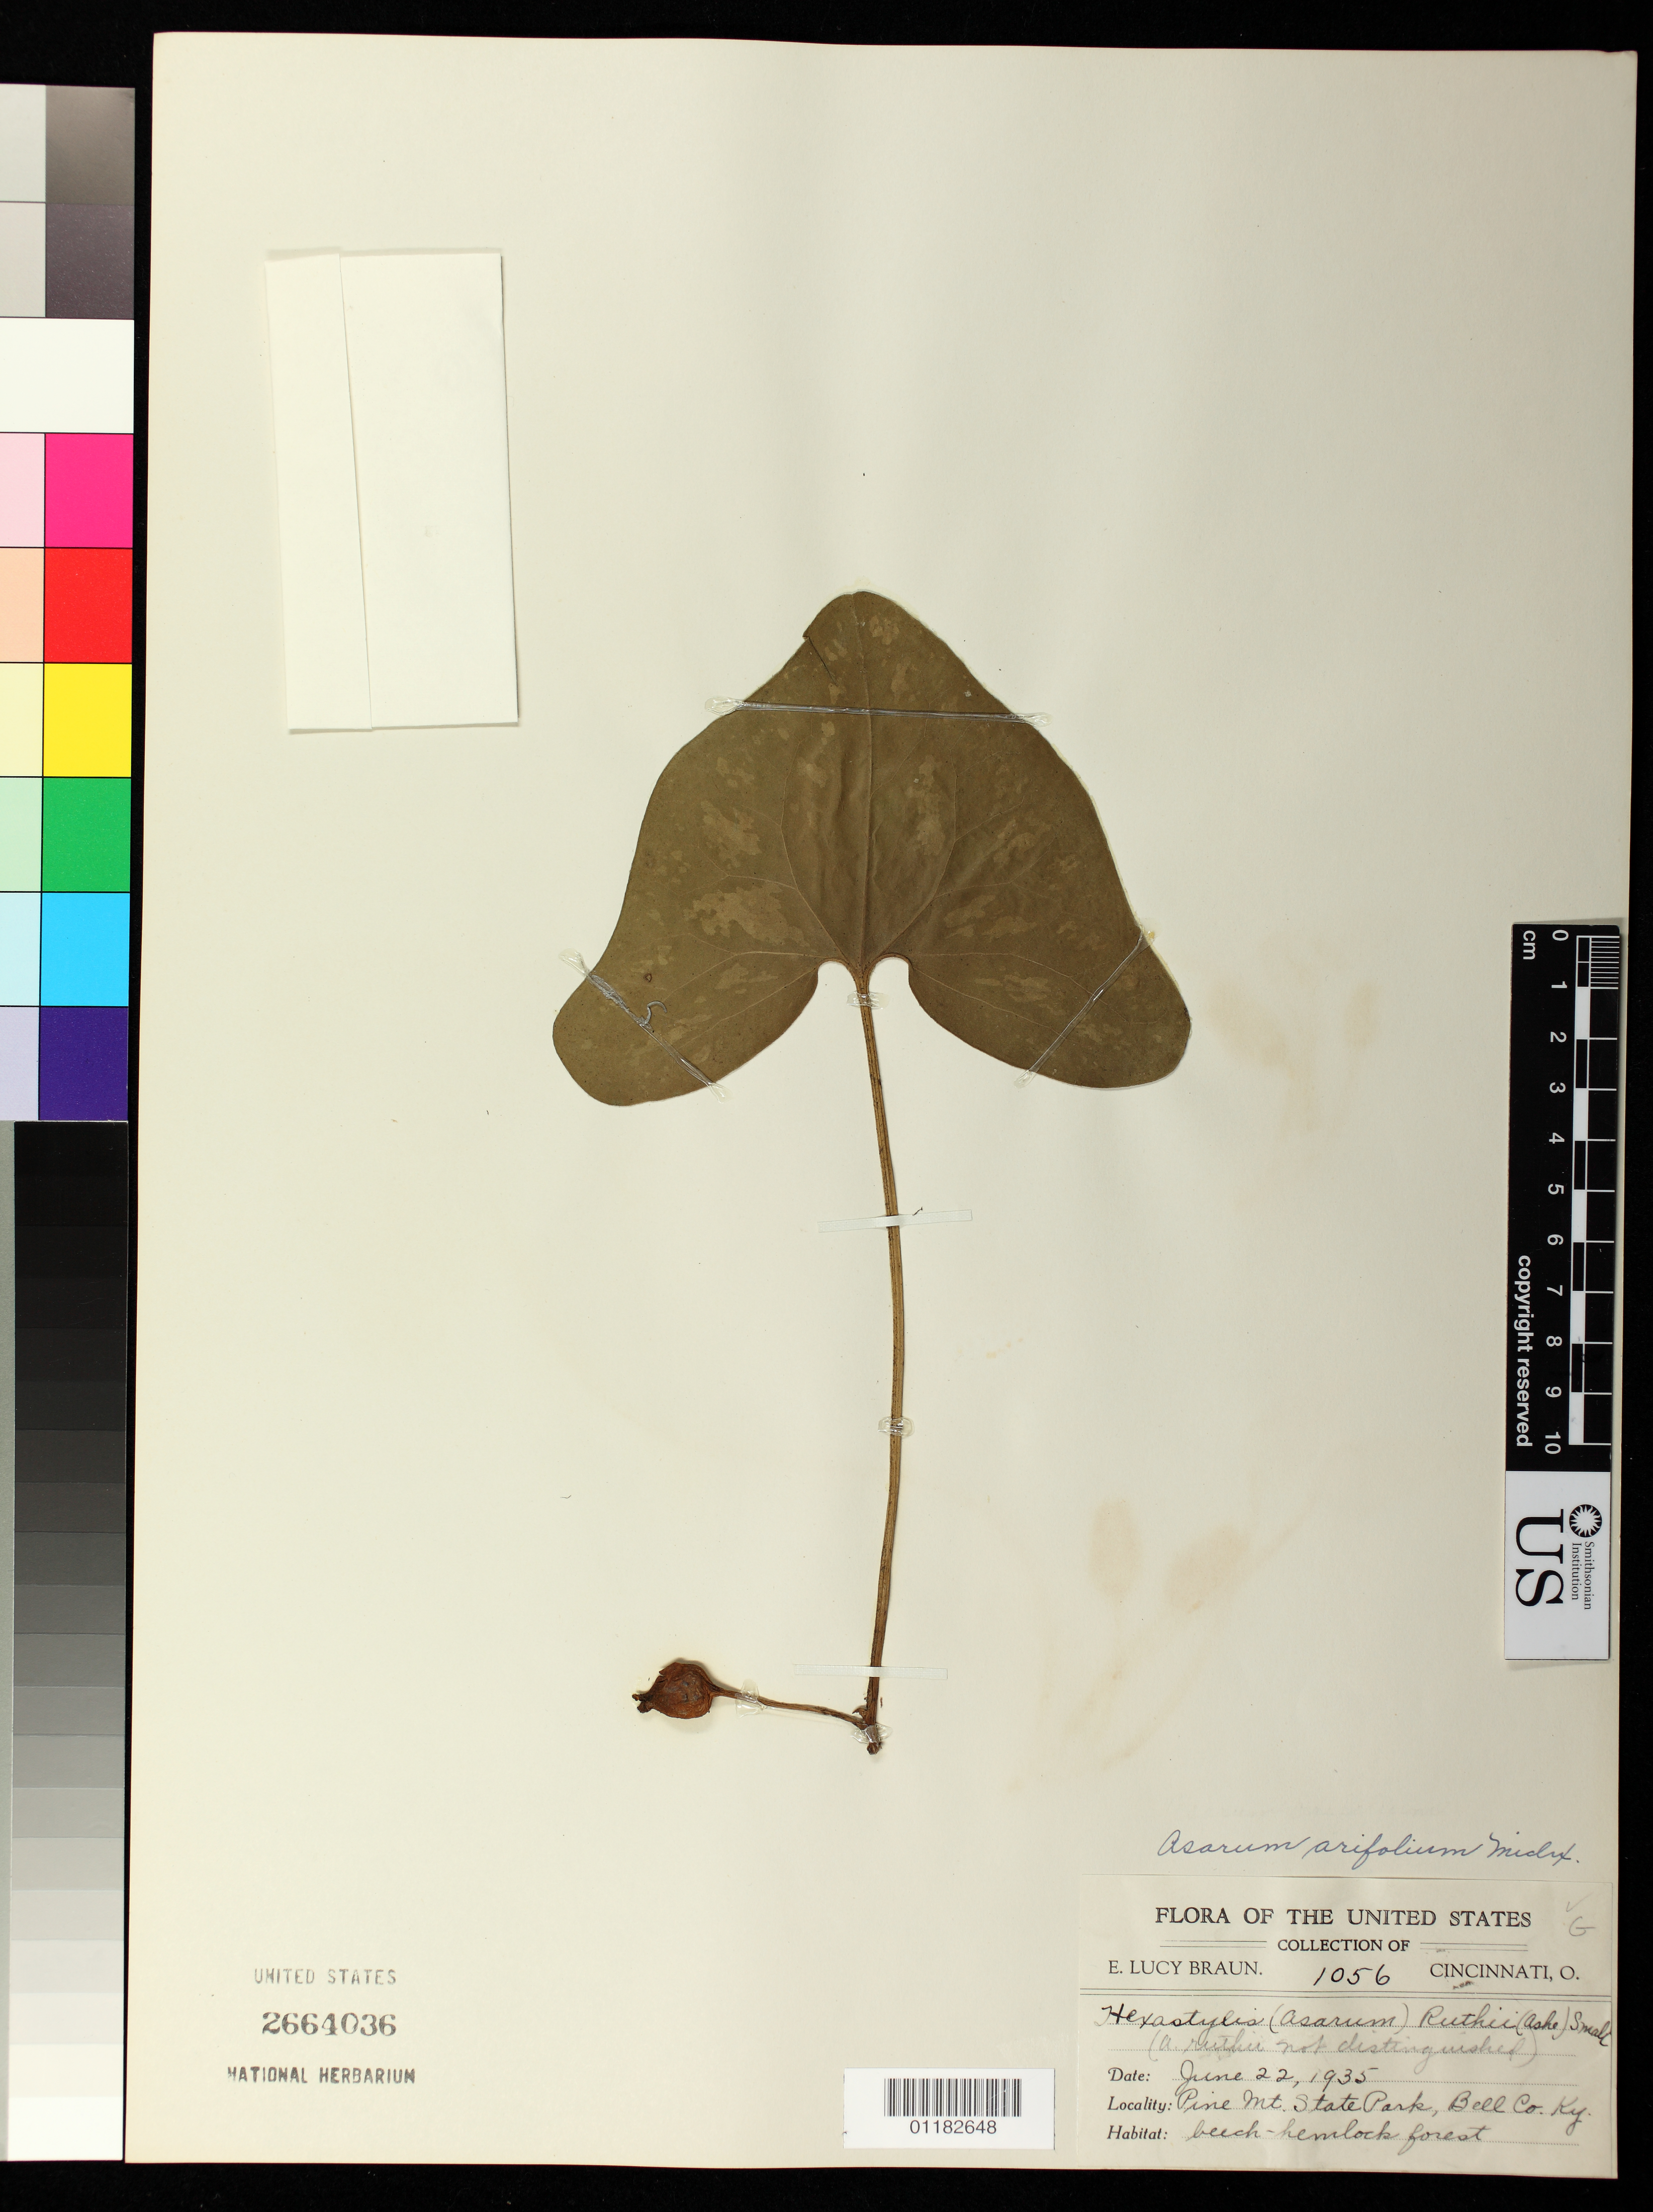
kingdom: Plantae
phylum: Tracheophyta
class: Magnoliopsida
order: Piperales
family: Aristolochiaceae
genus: Hexastylis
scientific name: Hexastylis arifolia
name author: (Michx.) Small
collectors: E. L. Braun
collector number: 1056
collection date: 1935-06-22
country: United States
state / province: Kentucky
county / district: Bell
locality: Pine Mountain State Park, Bell County.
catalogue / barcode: US 2664036